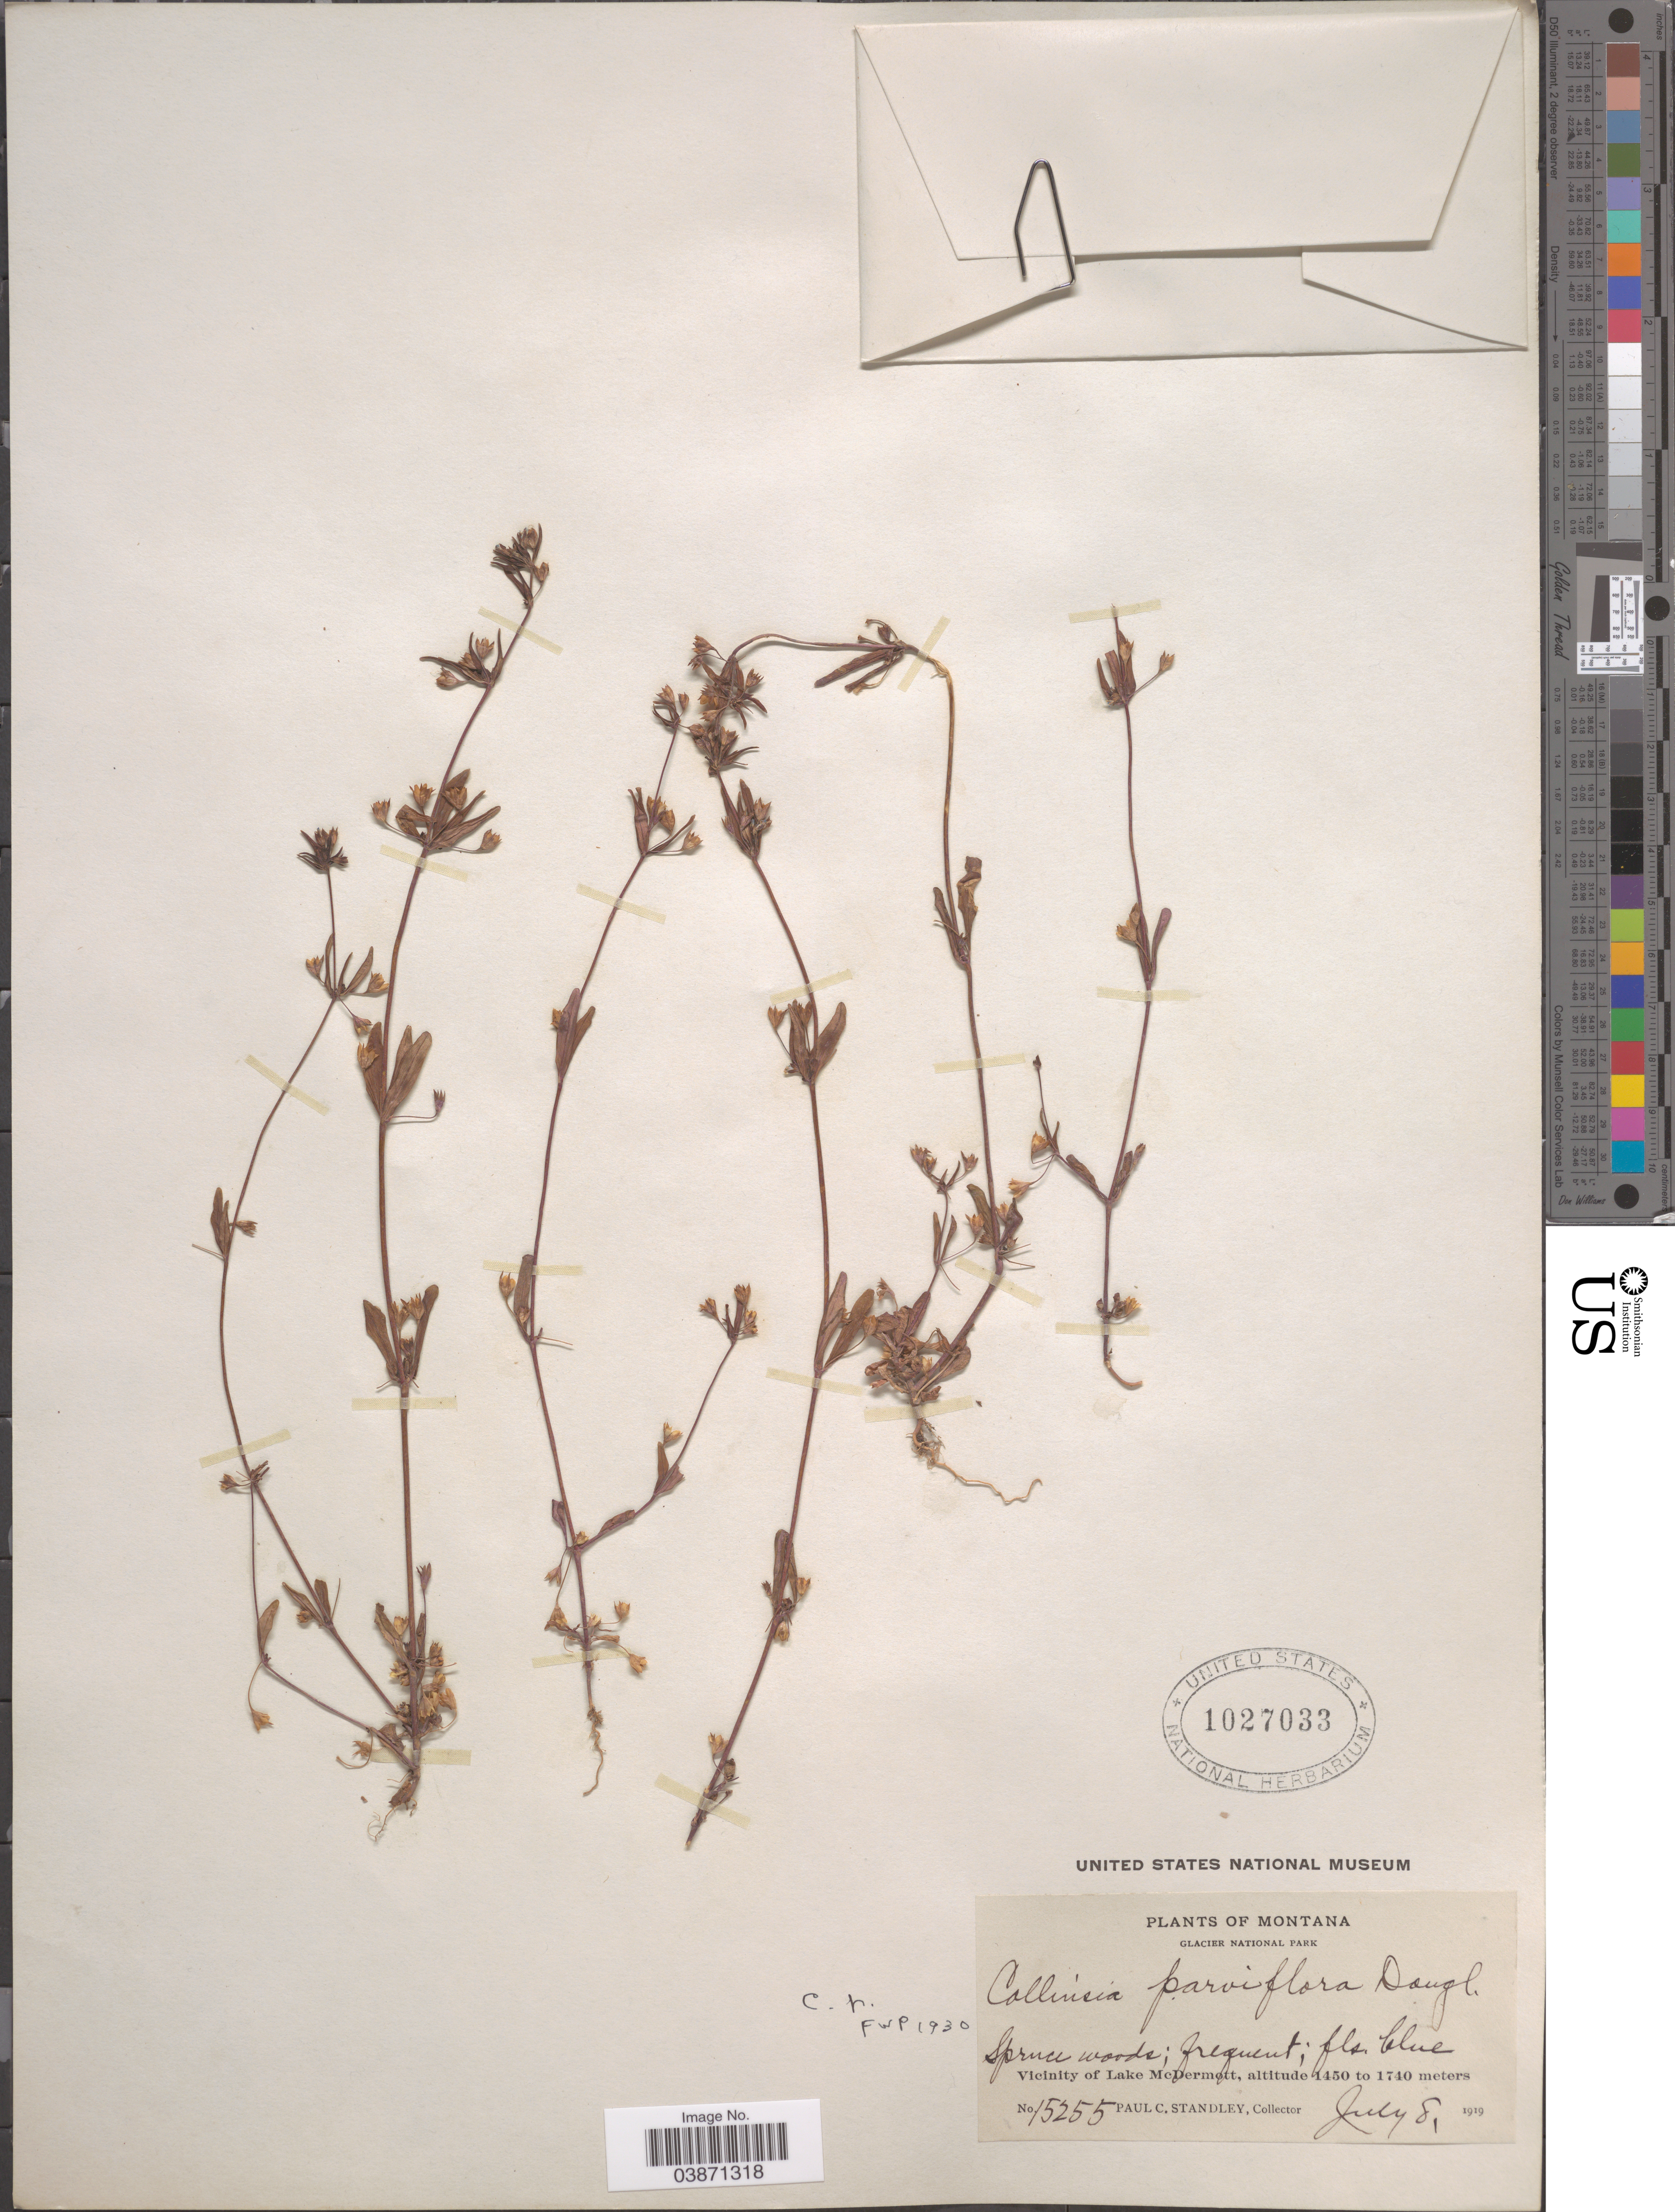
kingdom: Plantae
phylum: Tracheophyta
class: Magnoliopsida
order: Lamiales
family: Plantaginaceae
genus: Collinsia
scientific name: Collinsia parviflora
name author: Douglas ex Lindl.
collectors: P. C. Standley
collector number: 15255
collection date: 1919-07-08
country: United States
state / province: Montana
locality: Glacier National Park. Vicinity of Lake McDermott.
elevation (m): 1450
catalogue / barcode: US 1027033